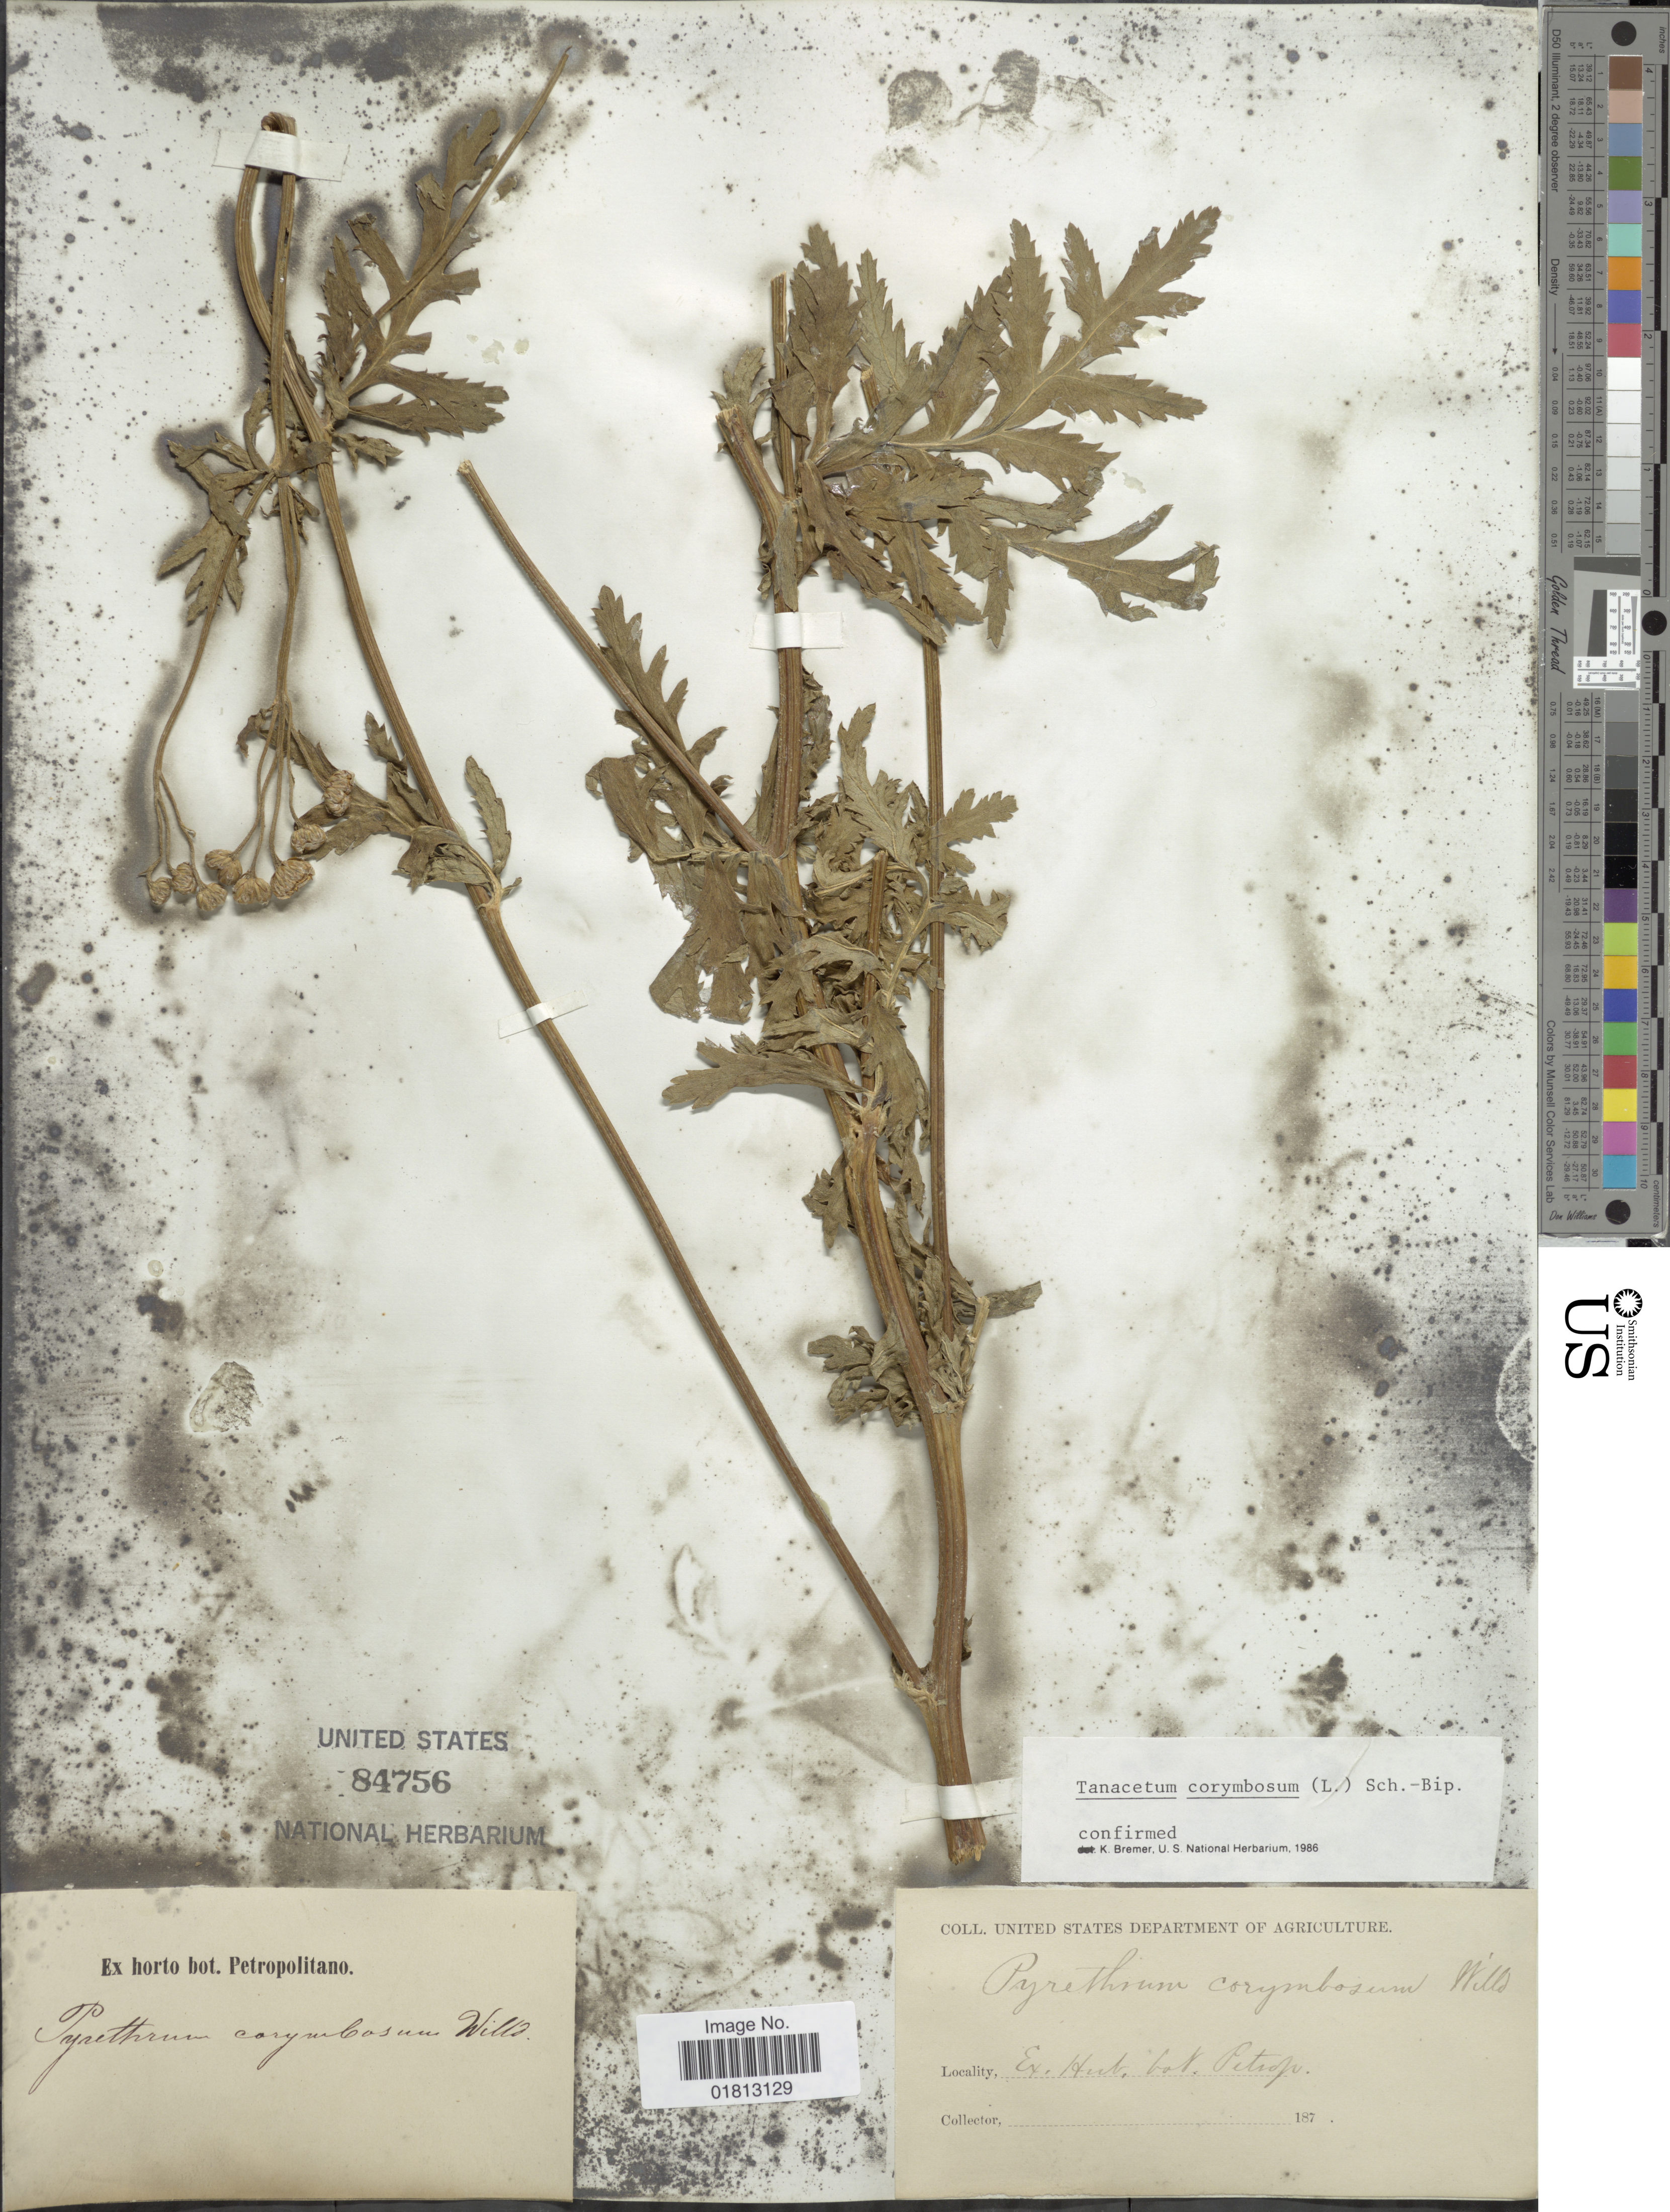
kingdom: Plantae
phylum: Tracheophyta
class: Magnoliopsida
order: Asterales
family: Asteraceae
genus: Tanacetum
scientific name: Tanacetum corymbosum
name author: (L.) Sch. Bip.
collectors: ex Horto Bot. Petropolitano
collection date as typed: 187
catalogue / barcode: US 84756